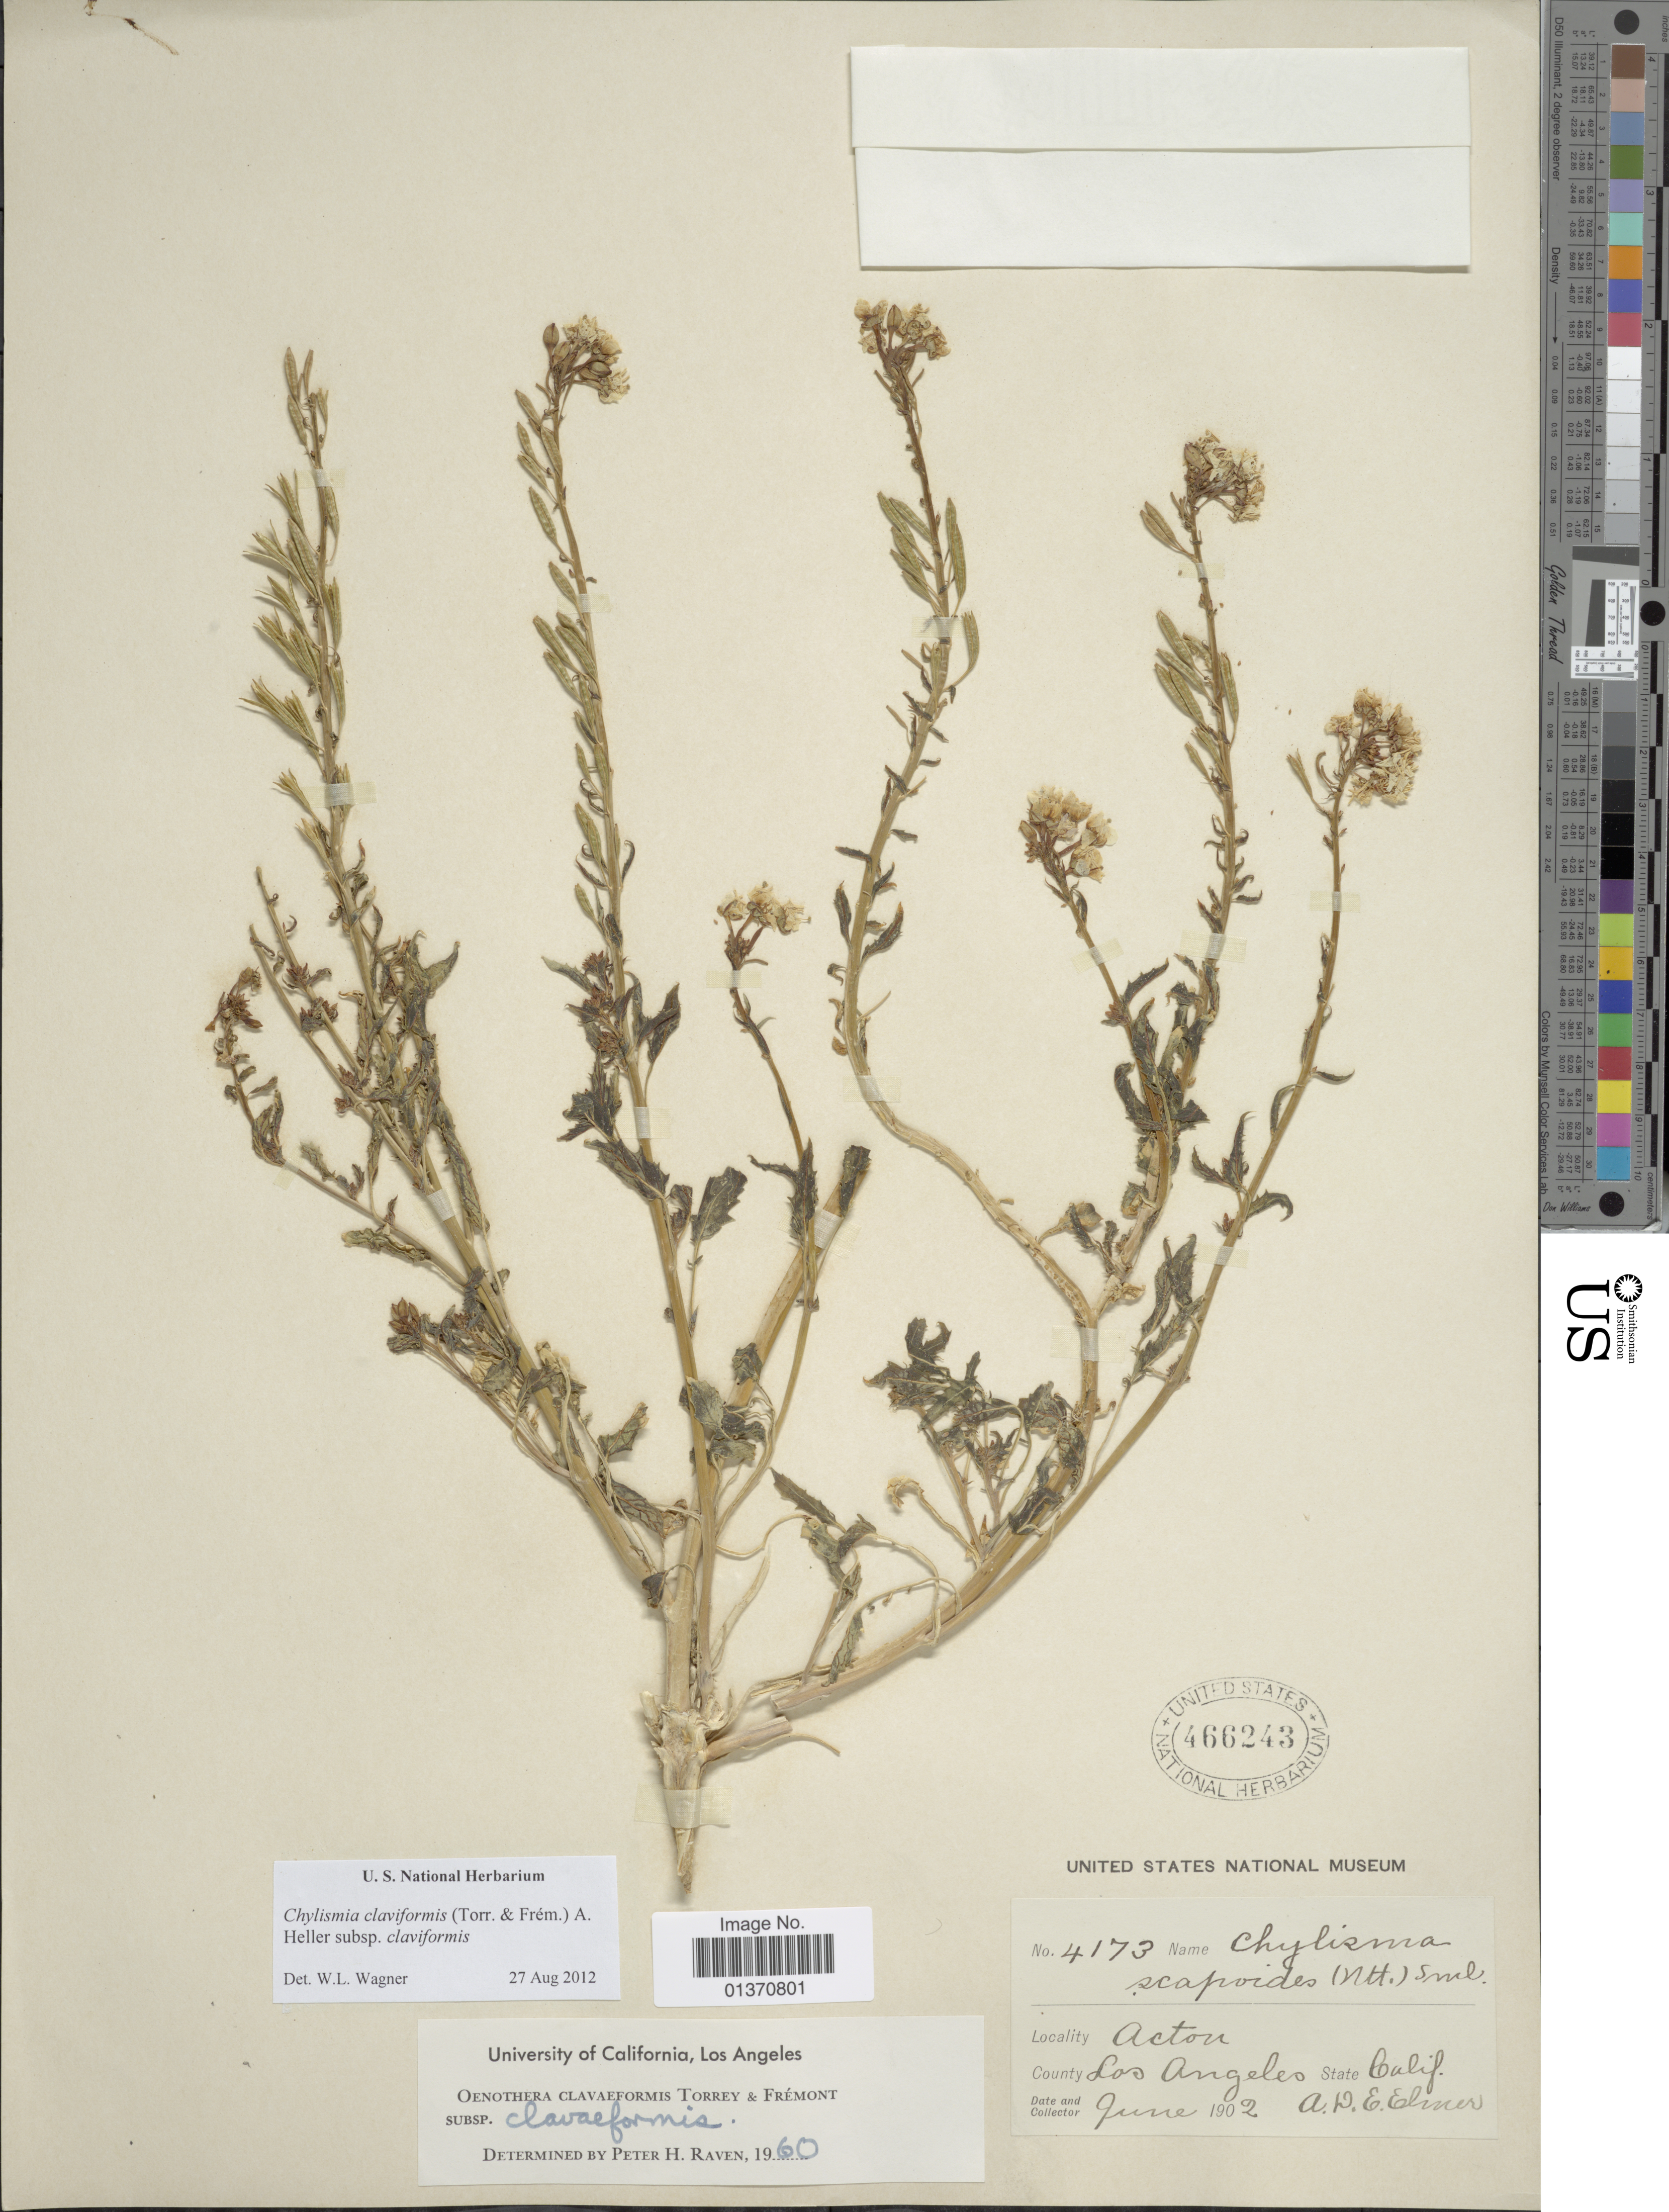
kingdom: Plantae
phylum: Tracheophyta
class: Magnoliopsida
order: Myrtales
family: Onagraceae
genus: Chylismia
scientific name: Chylismia claviformis subsp. claviformis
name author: (Torr. & Frém.) A. Heller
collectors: A. D. E. Elmer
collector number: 4173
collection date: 1902-06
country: United States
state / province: California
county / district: Los Angeles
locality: Acton, County Los Angeles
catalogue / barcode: US 466243